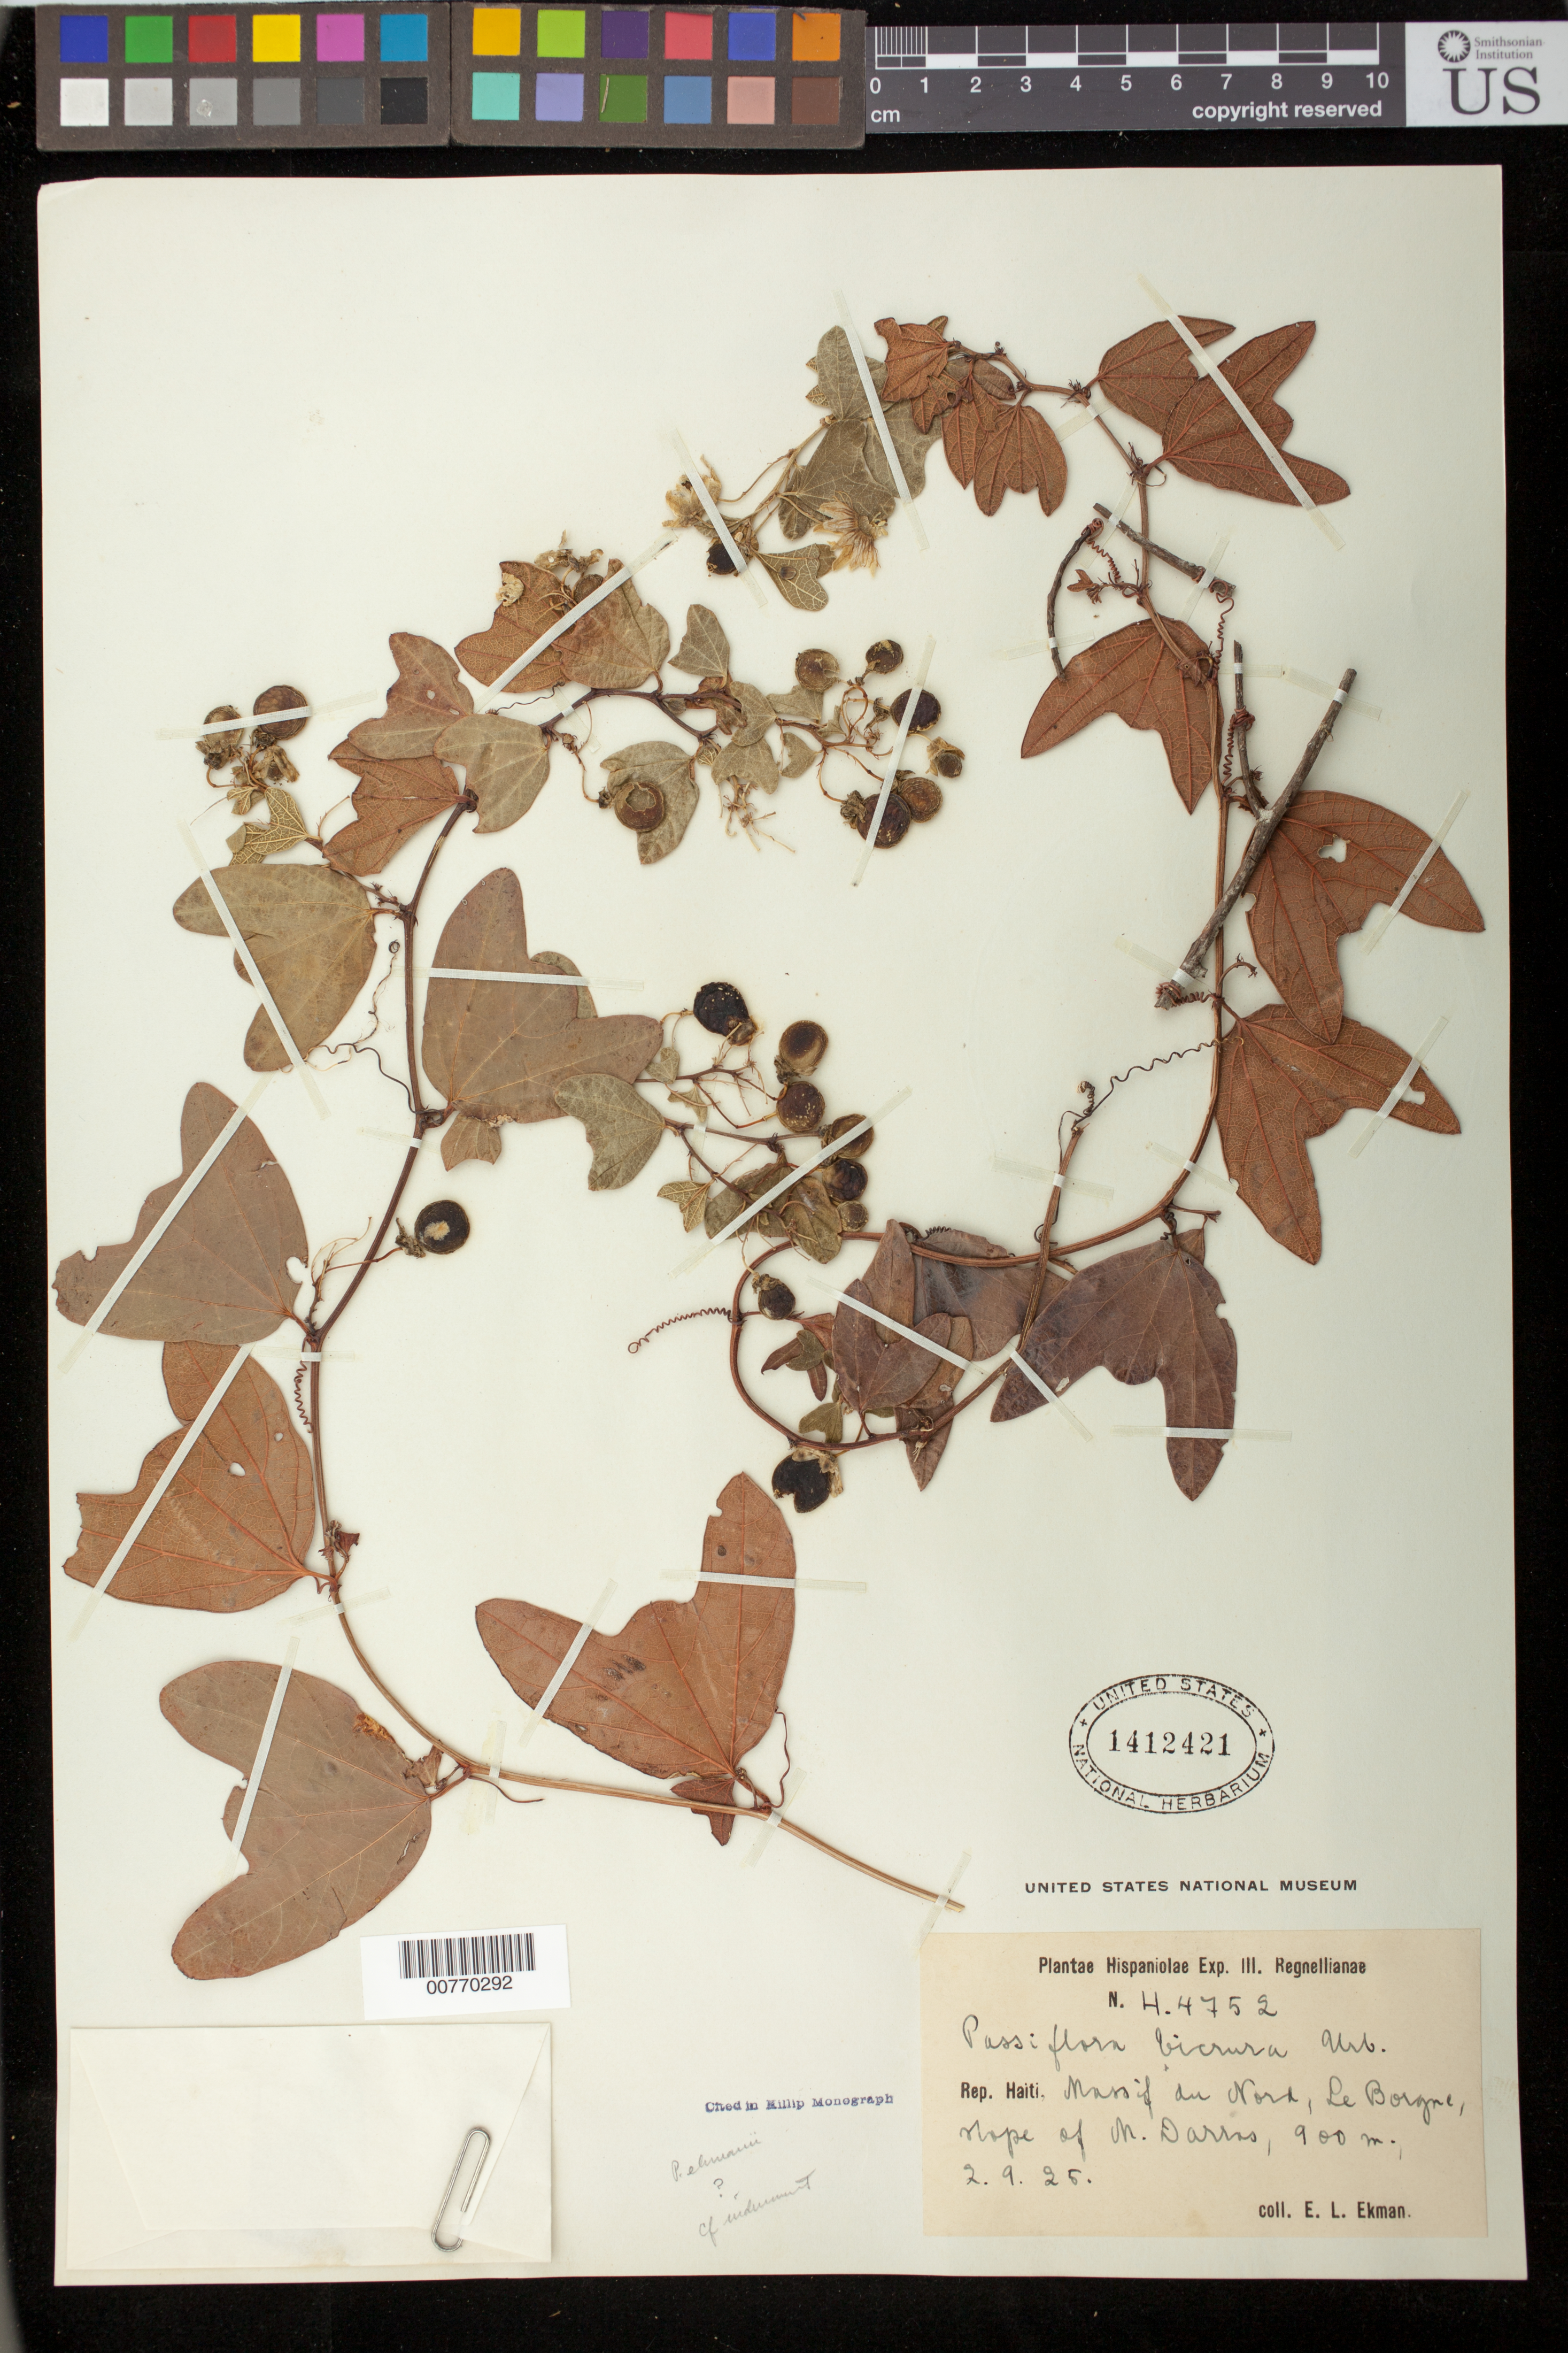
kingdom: Plantae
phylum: Tracheophyta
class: Magnoliopsida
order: Malpighiales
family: Passifloraceae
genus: Passiflora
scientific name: Passiflora bicrura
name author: Urb.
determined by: Killip, Ellsworth P.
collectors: E. L. Ekman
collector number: H 4752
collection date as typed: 02 Sep 1925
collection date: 1925-09-02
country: Haiti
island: Hispaniola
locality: Massif du Nord, Le Gorgne, "Nope of N. Darrns".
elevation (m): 900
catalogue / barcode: US 1412421